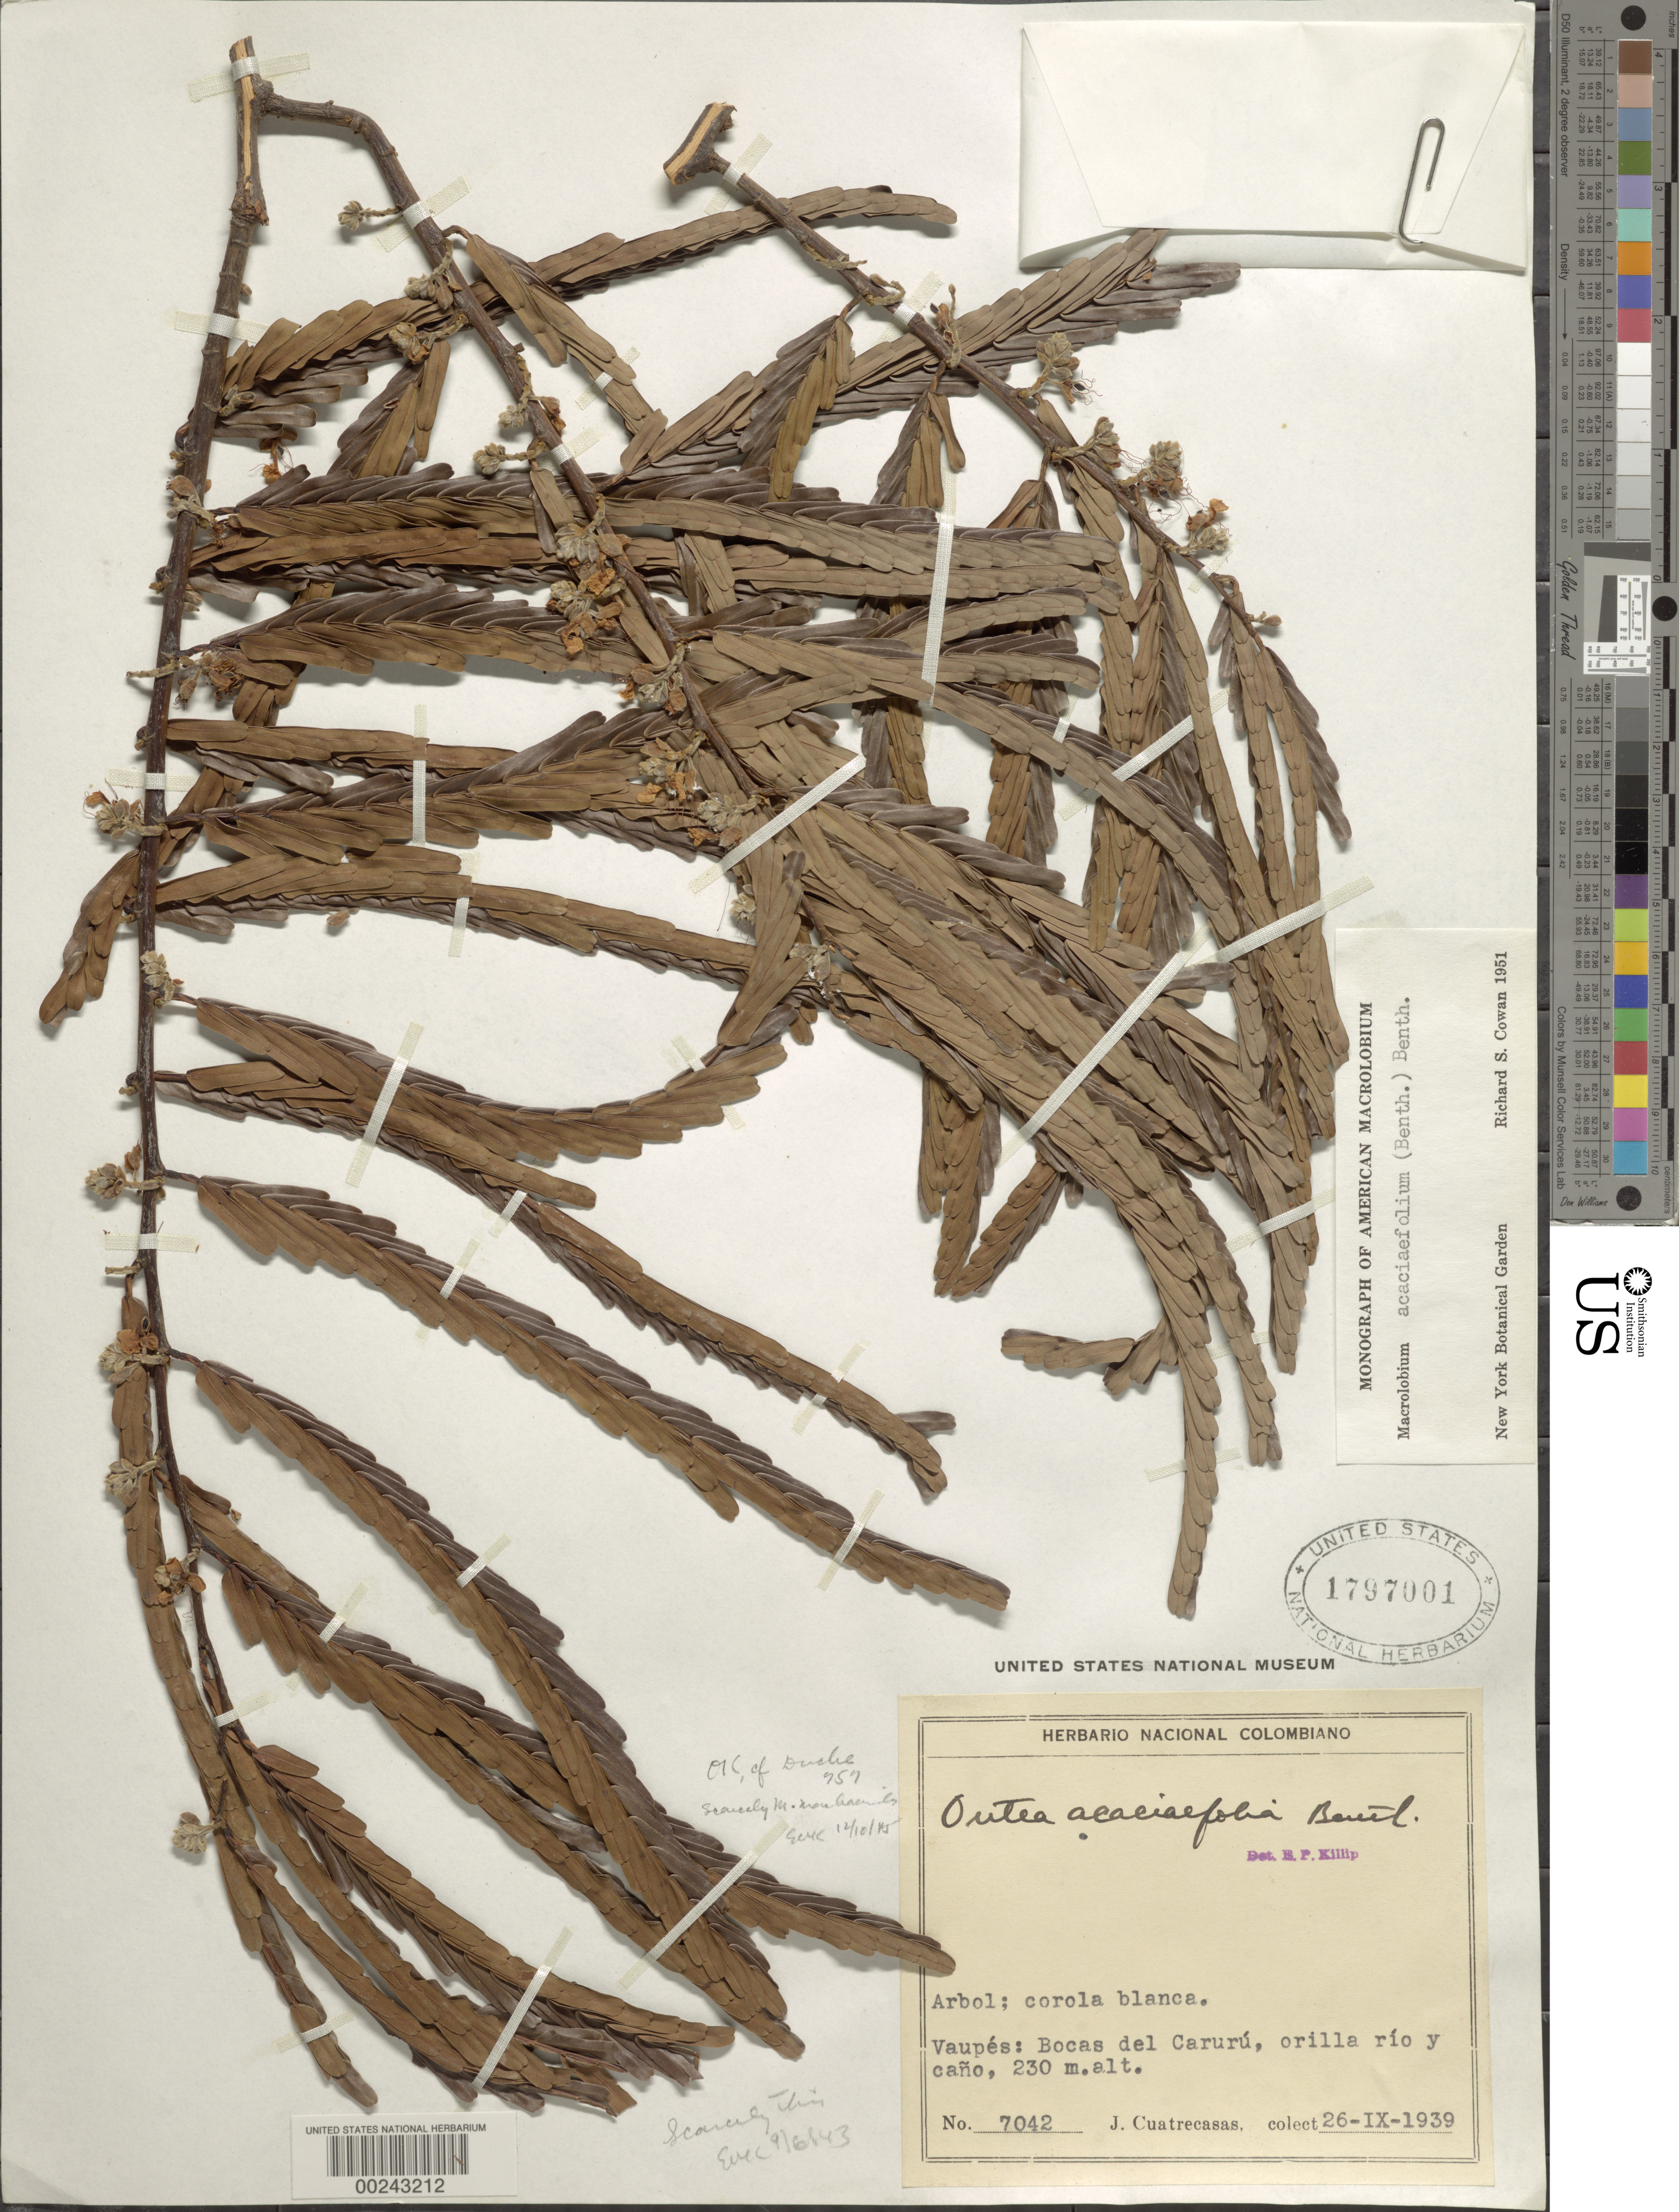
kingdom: Plantae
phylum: Tracheophyta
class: Magnoliopsida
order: Fabales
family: Fabaceae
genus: Macrolobium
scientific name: Macrolobium acaciifolium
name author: (Benth.) Benth.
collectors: J. Cuatrecasas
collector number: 7042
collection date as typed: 26 Sep 1939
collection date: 1939-09-26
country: Colombia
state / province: Vaupés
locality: Mouth of the Caruru,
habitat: Banks of the river and canyon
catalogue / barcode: US 1797001